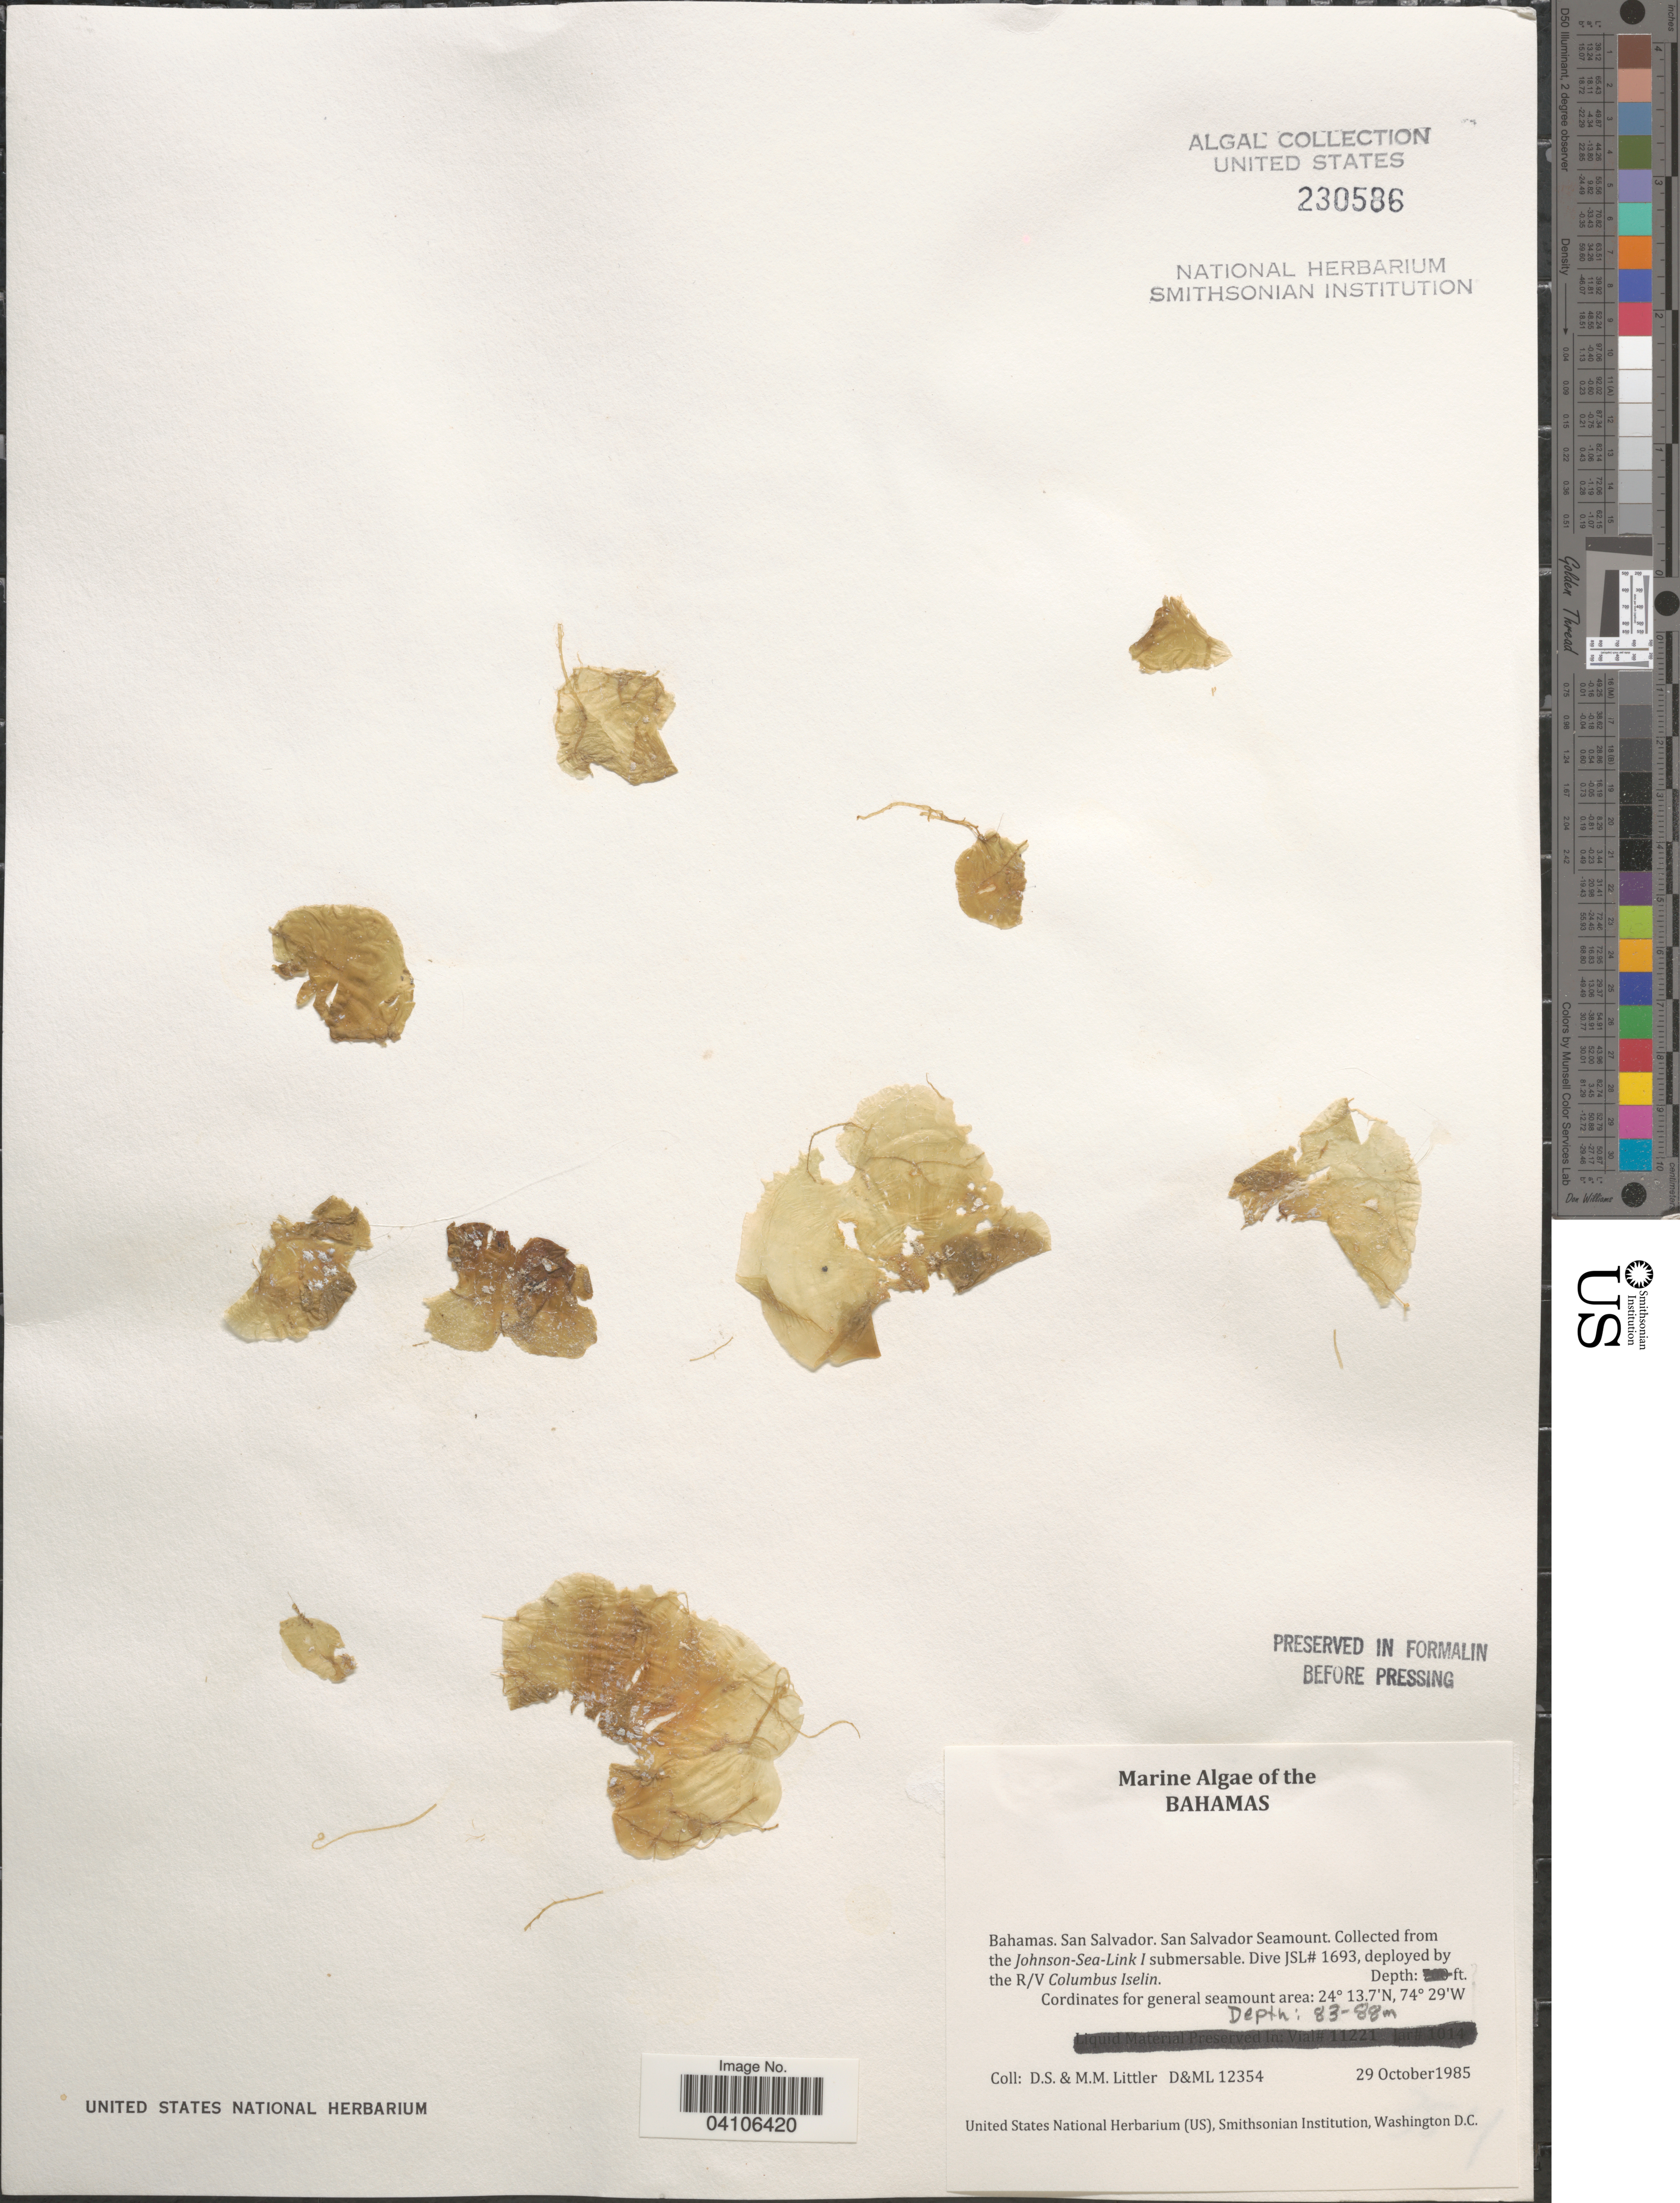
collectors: D. S. Littler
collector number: D&ML12354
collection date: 1985-10-29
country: Bahamas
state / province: San Salvador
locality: San Salvador Seamount.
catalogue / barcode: US 230586